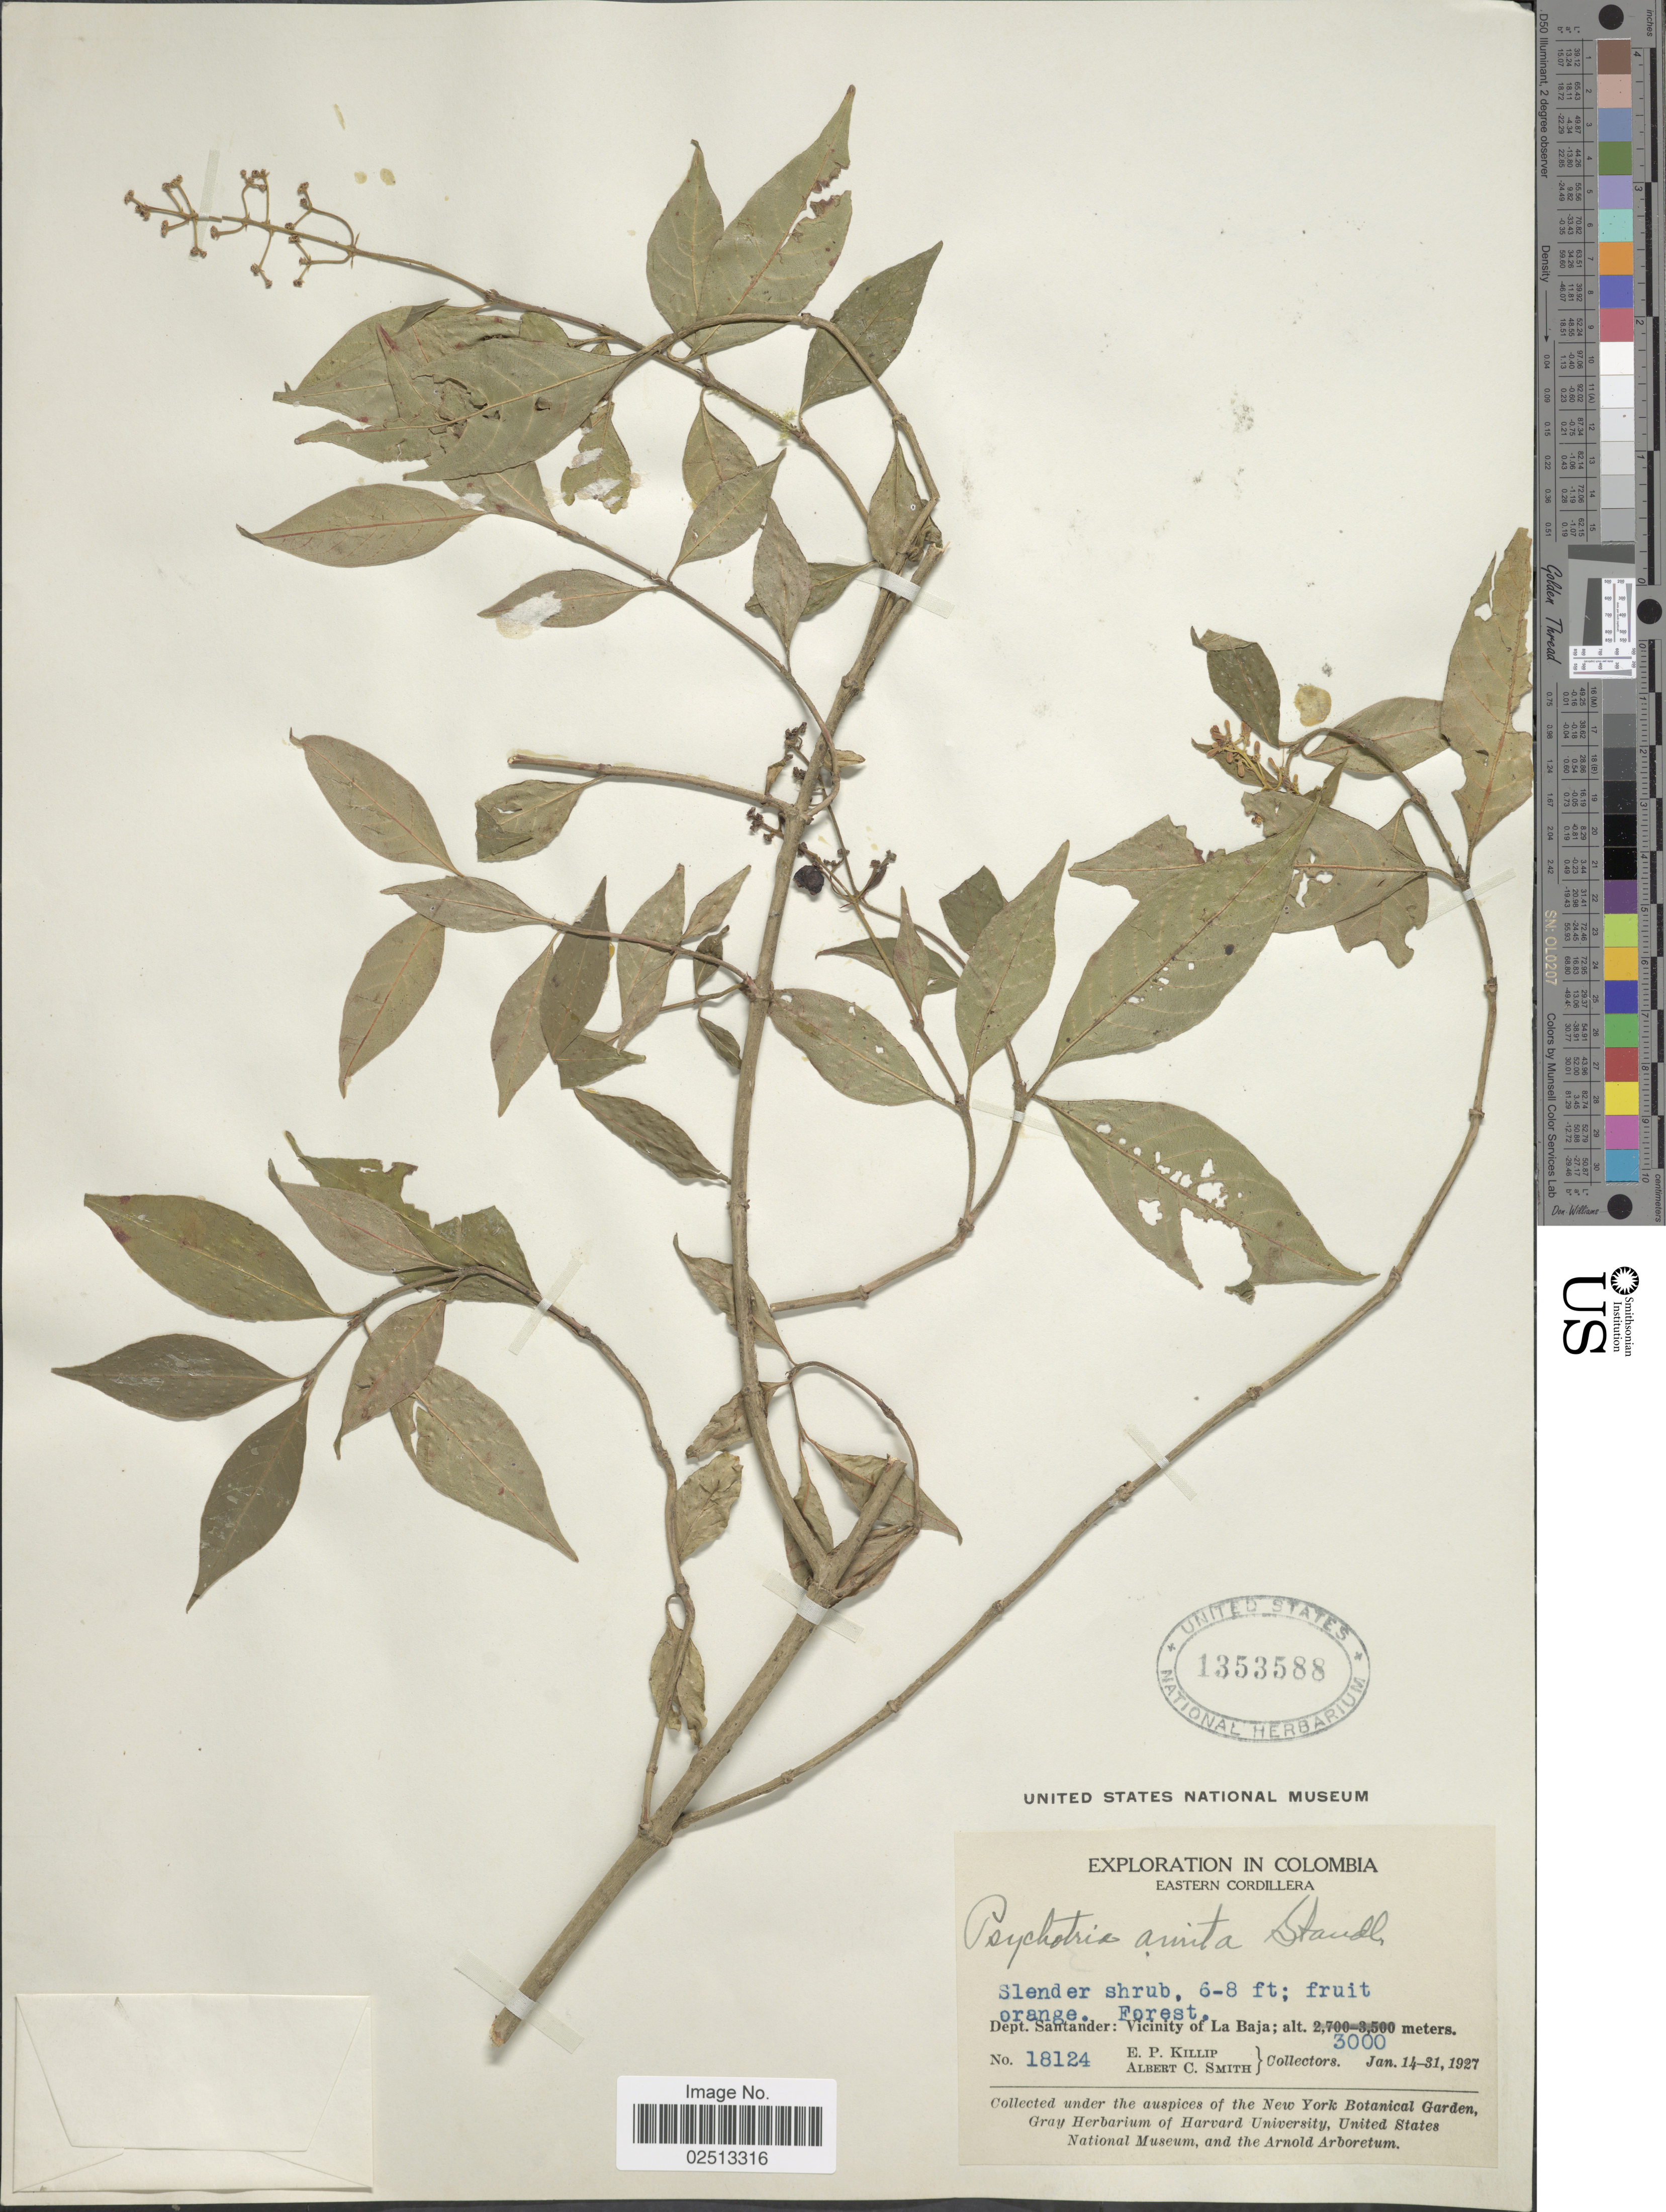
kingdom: Plantae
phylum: Tracheophyta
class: Magnoliopsida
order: Gentianales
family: Rubiaceae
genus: Psychotria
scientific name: Psychotria amita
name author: Standl.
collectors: E. P. Killip & A. C. Smith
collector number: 18124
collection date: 1927-01-14/1927-01-31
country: Colombia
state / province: Santander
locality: Dept. Santander: Vicinity of La Baja. Eastern Cordillera.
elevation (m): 3000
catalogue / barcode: US 1353588